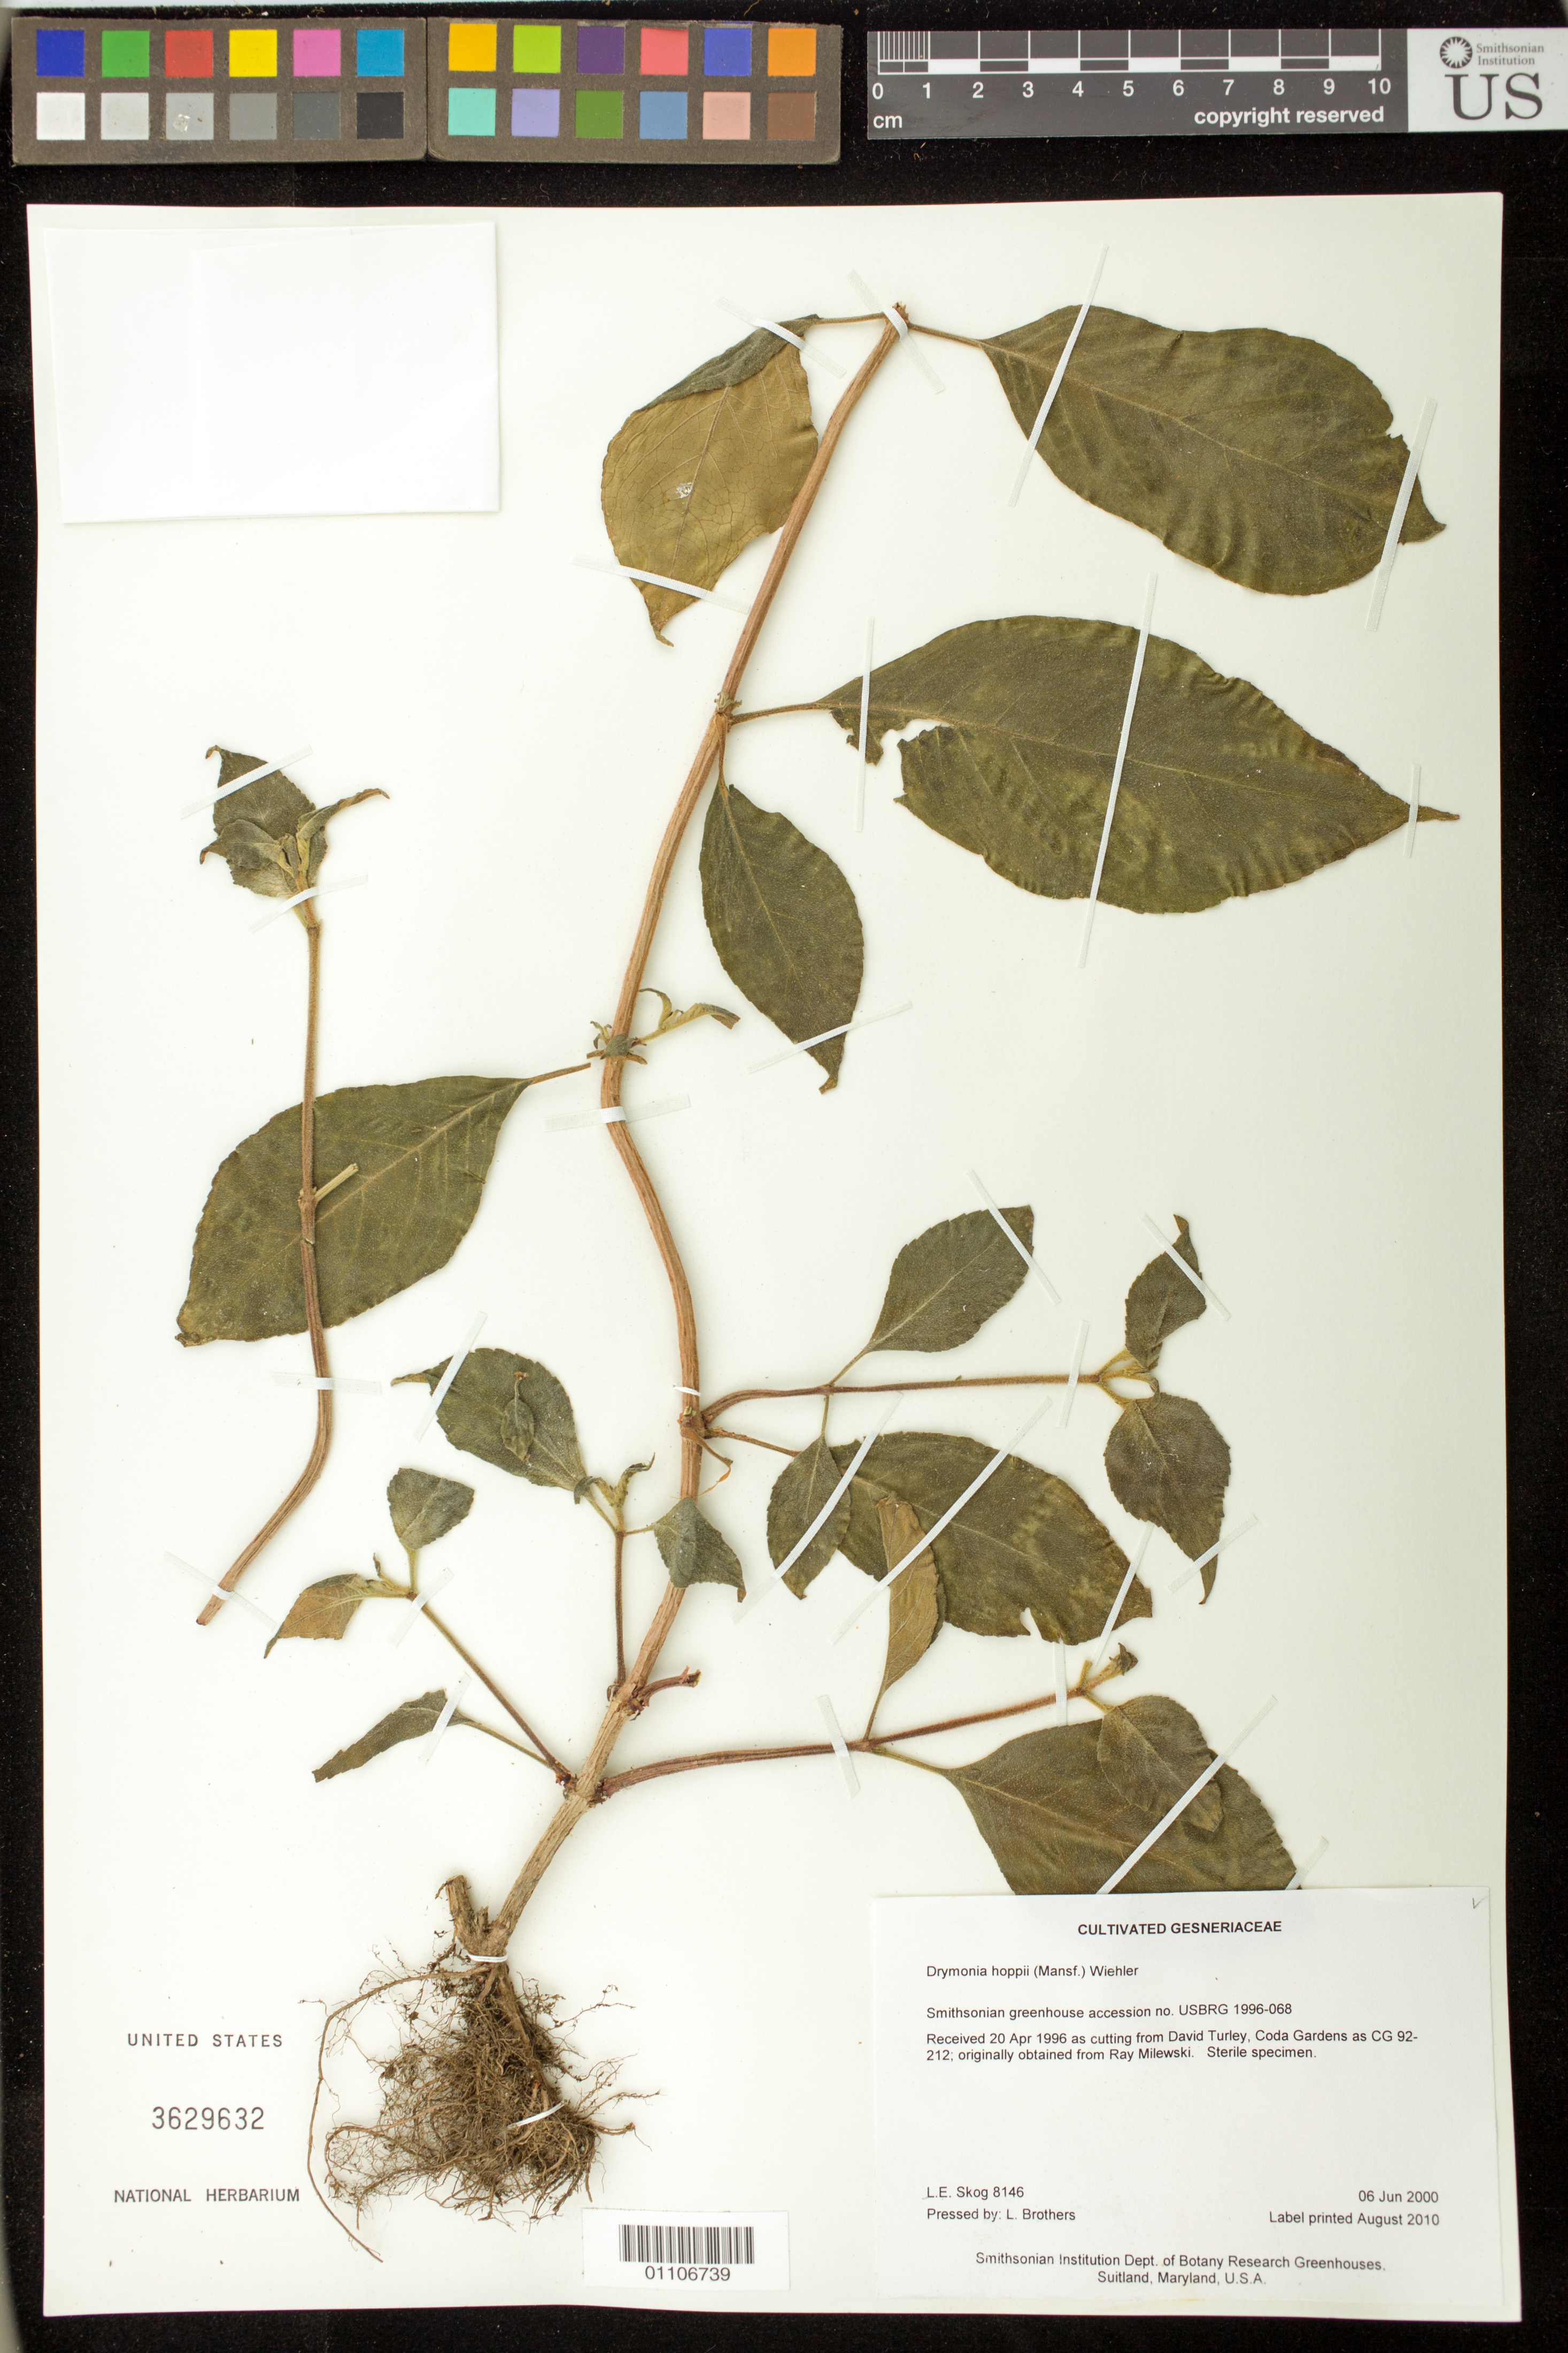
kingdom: Plantae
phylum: Tracheophyta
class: Magnoliopsida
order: Lamiales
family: Gesneriaceae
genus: Drymonia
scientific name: Drymonia hoppii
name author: (Mansf.) Wiehler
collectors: L. E. Skog & L. Brothers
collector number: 8146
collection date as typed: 06 Jun 2000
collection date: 2000-06-06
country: United States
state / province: Maryland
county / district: Prince George's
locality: Smithsonian Institution Dept. of Botany Research Greenhouses, Suitland, Maryland, U.S.A.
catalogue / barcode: US 3629632